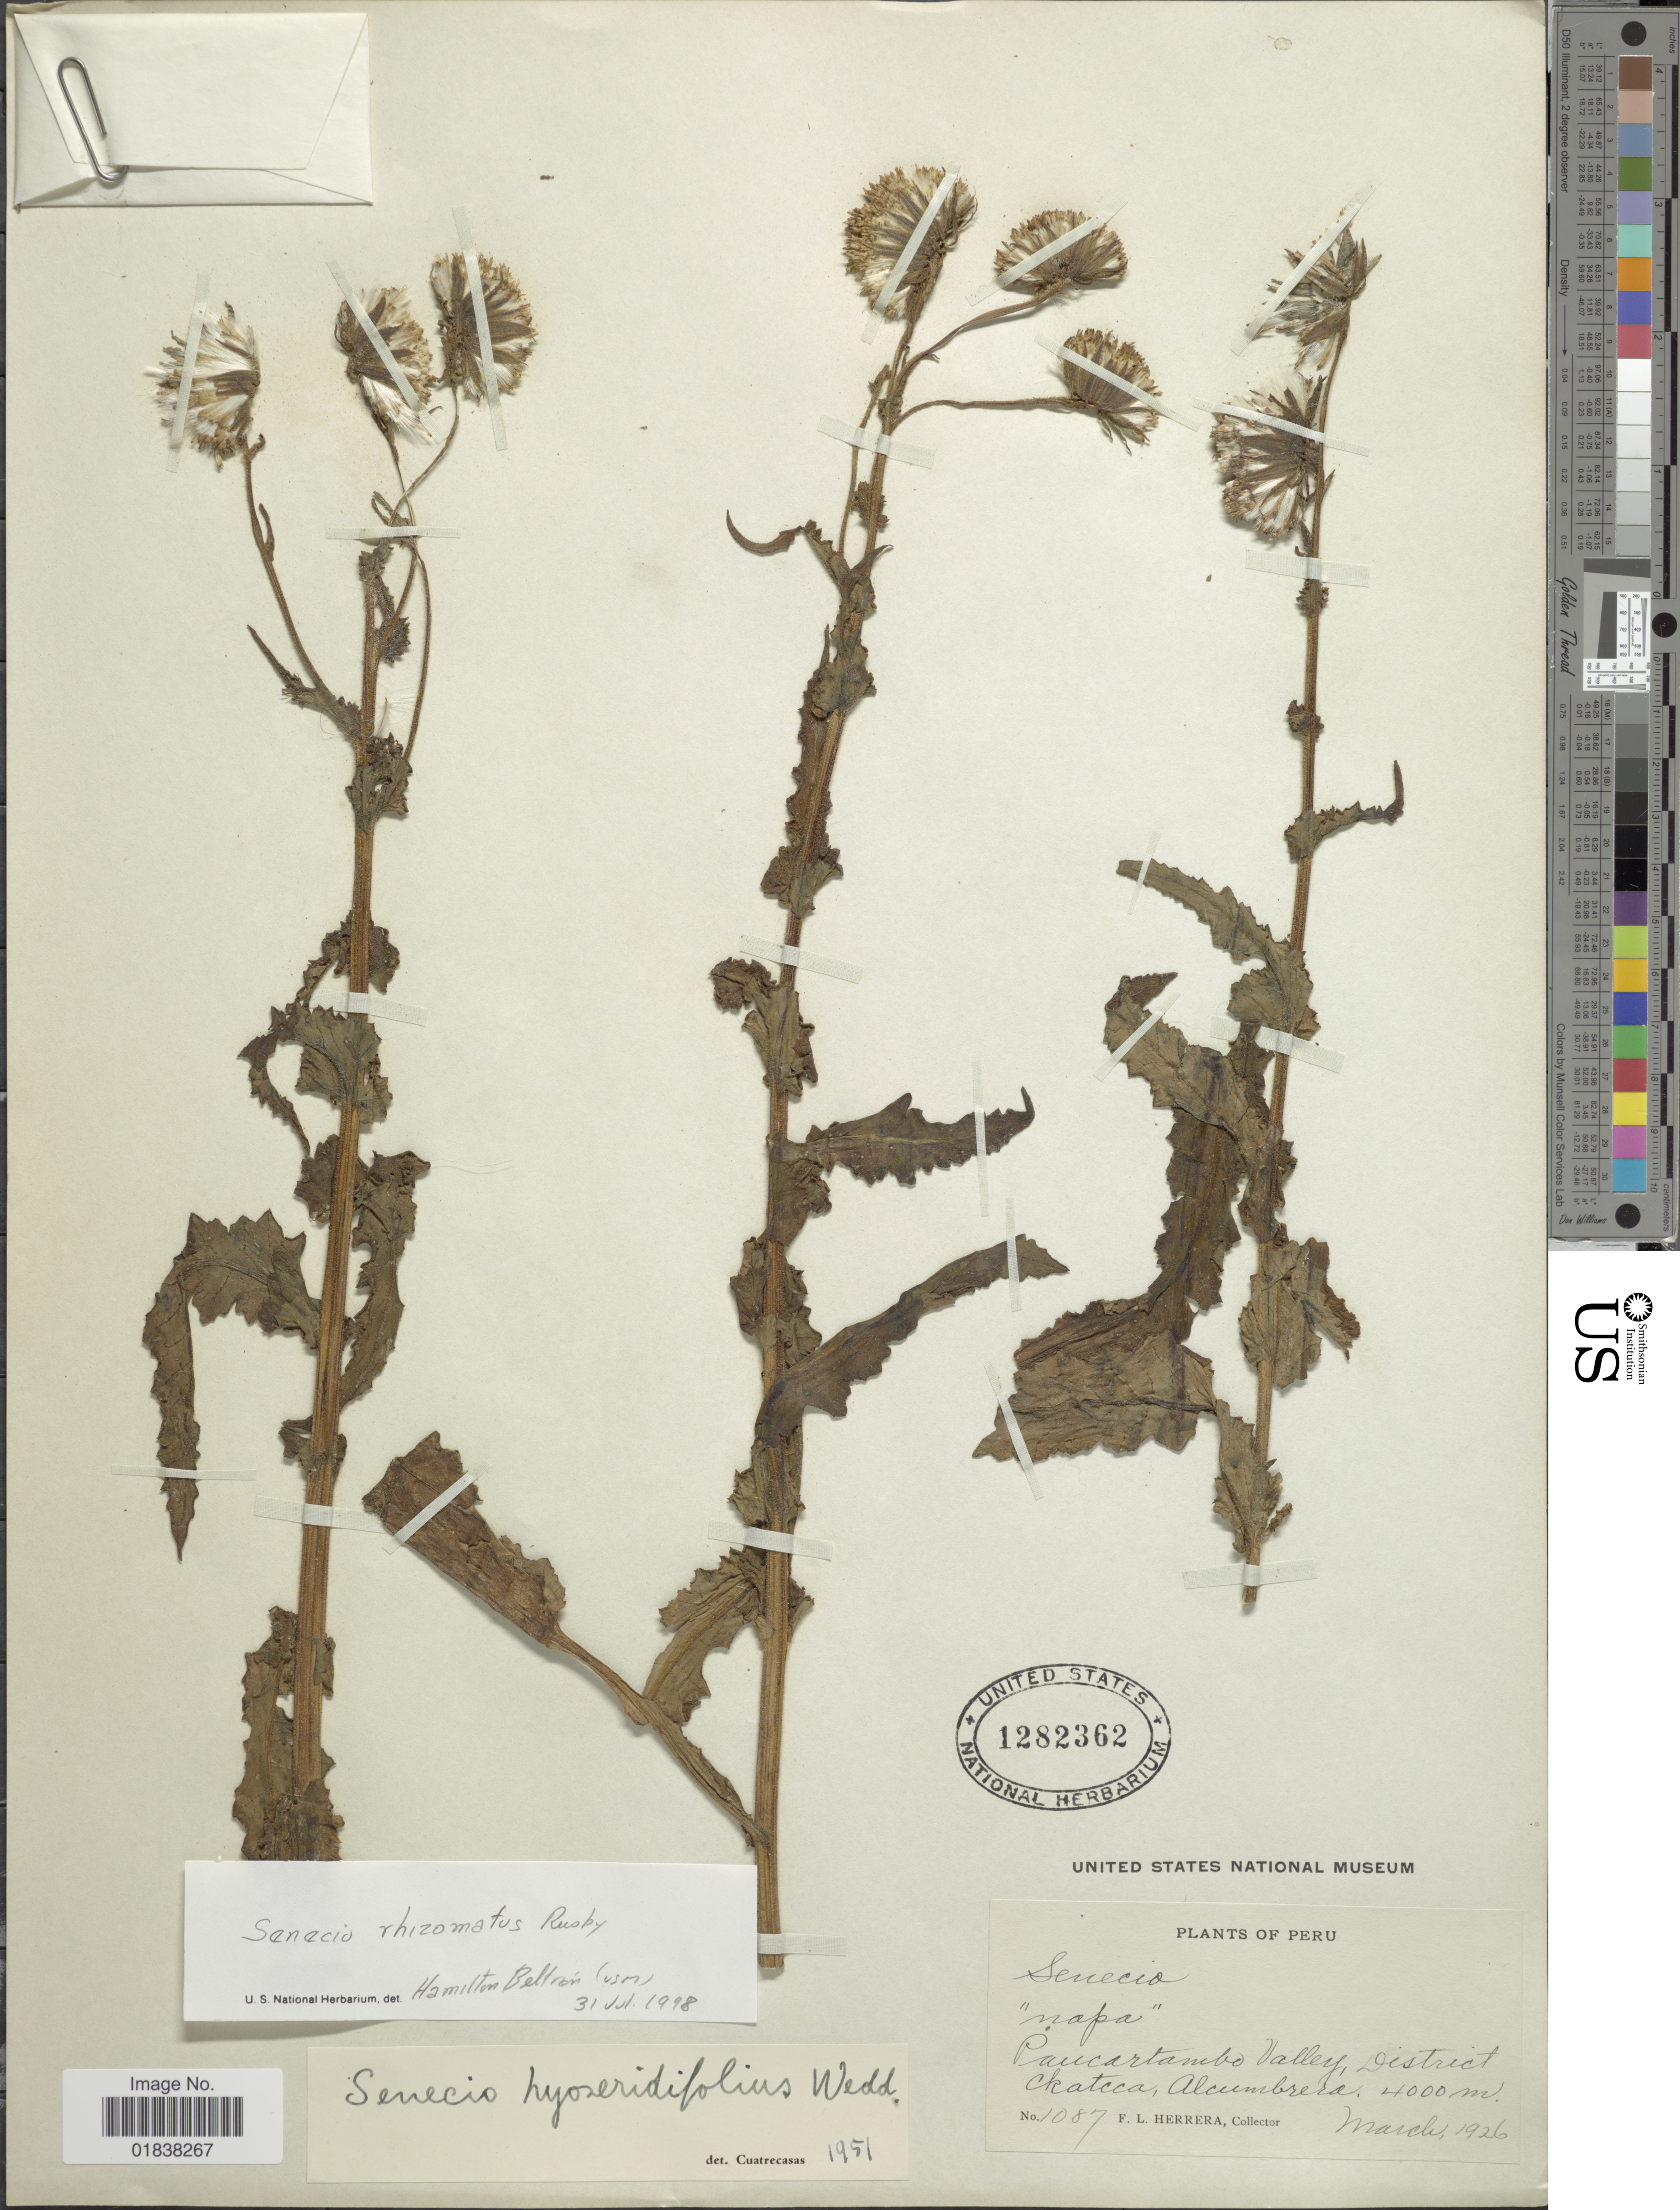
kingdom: Plantae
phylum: Tracheophyta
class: Magnoliopsida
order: Asterales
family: Asteraceae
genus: Senecio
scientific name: Senecio rhizomatus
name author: Rusby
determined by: Salomon, Luciana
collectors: F. L. Herrera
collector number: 1087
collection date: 1926-03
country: Peru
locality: Paucartambo Valley, District Ckatcca, Alcumbrera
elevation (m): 4000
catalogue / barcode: US 1282362